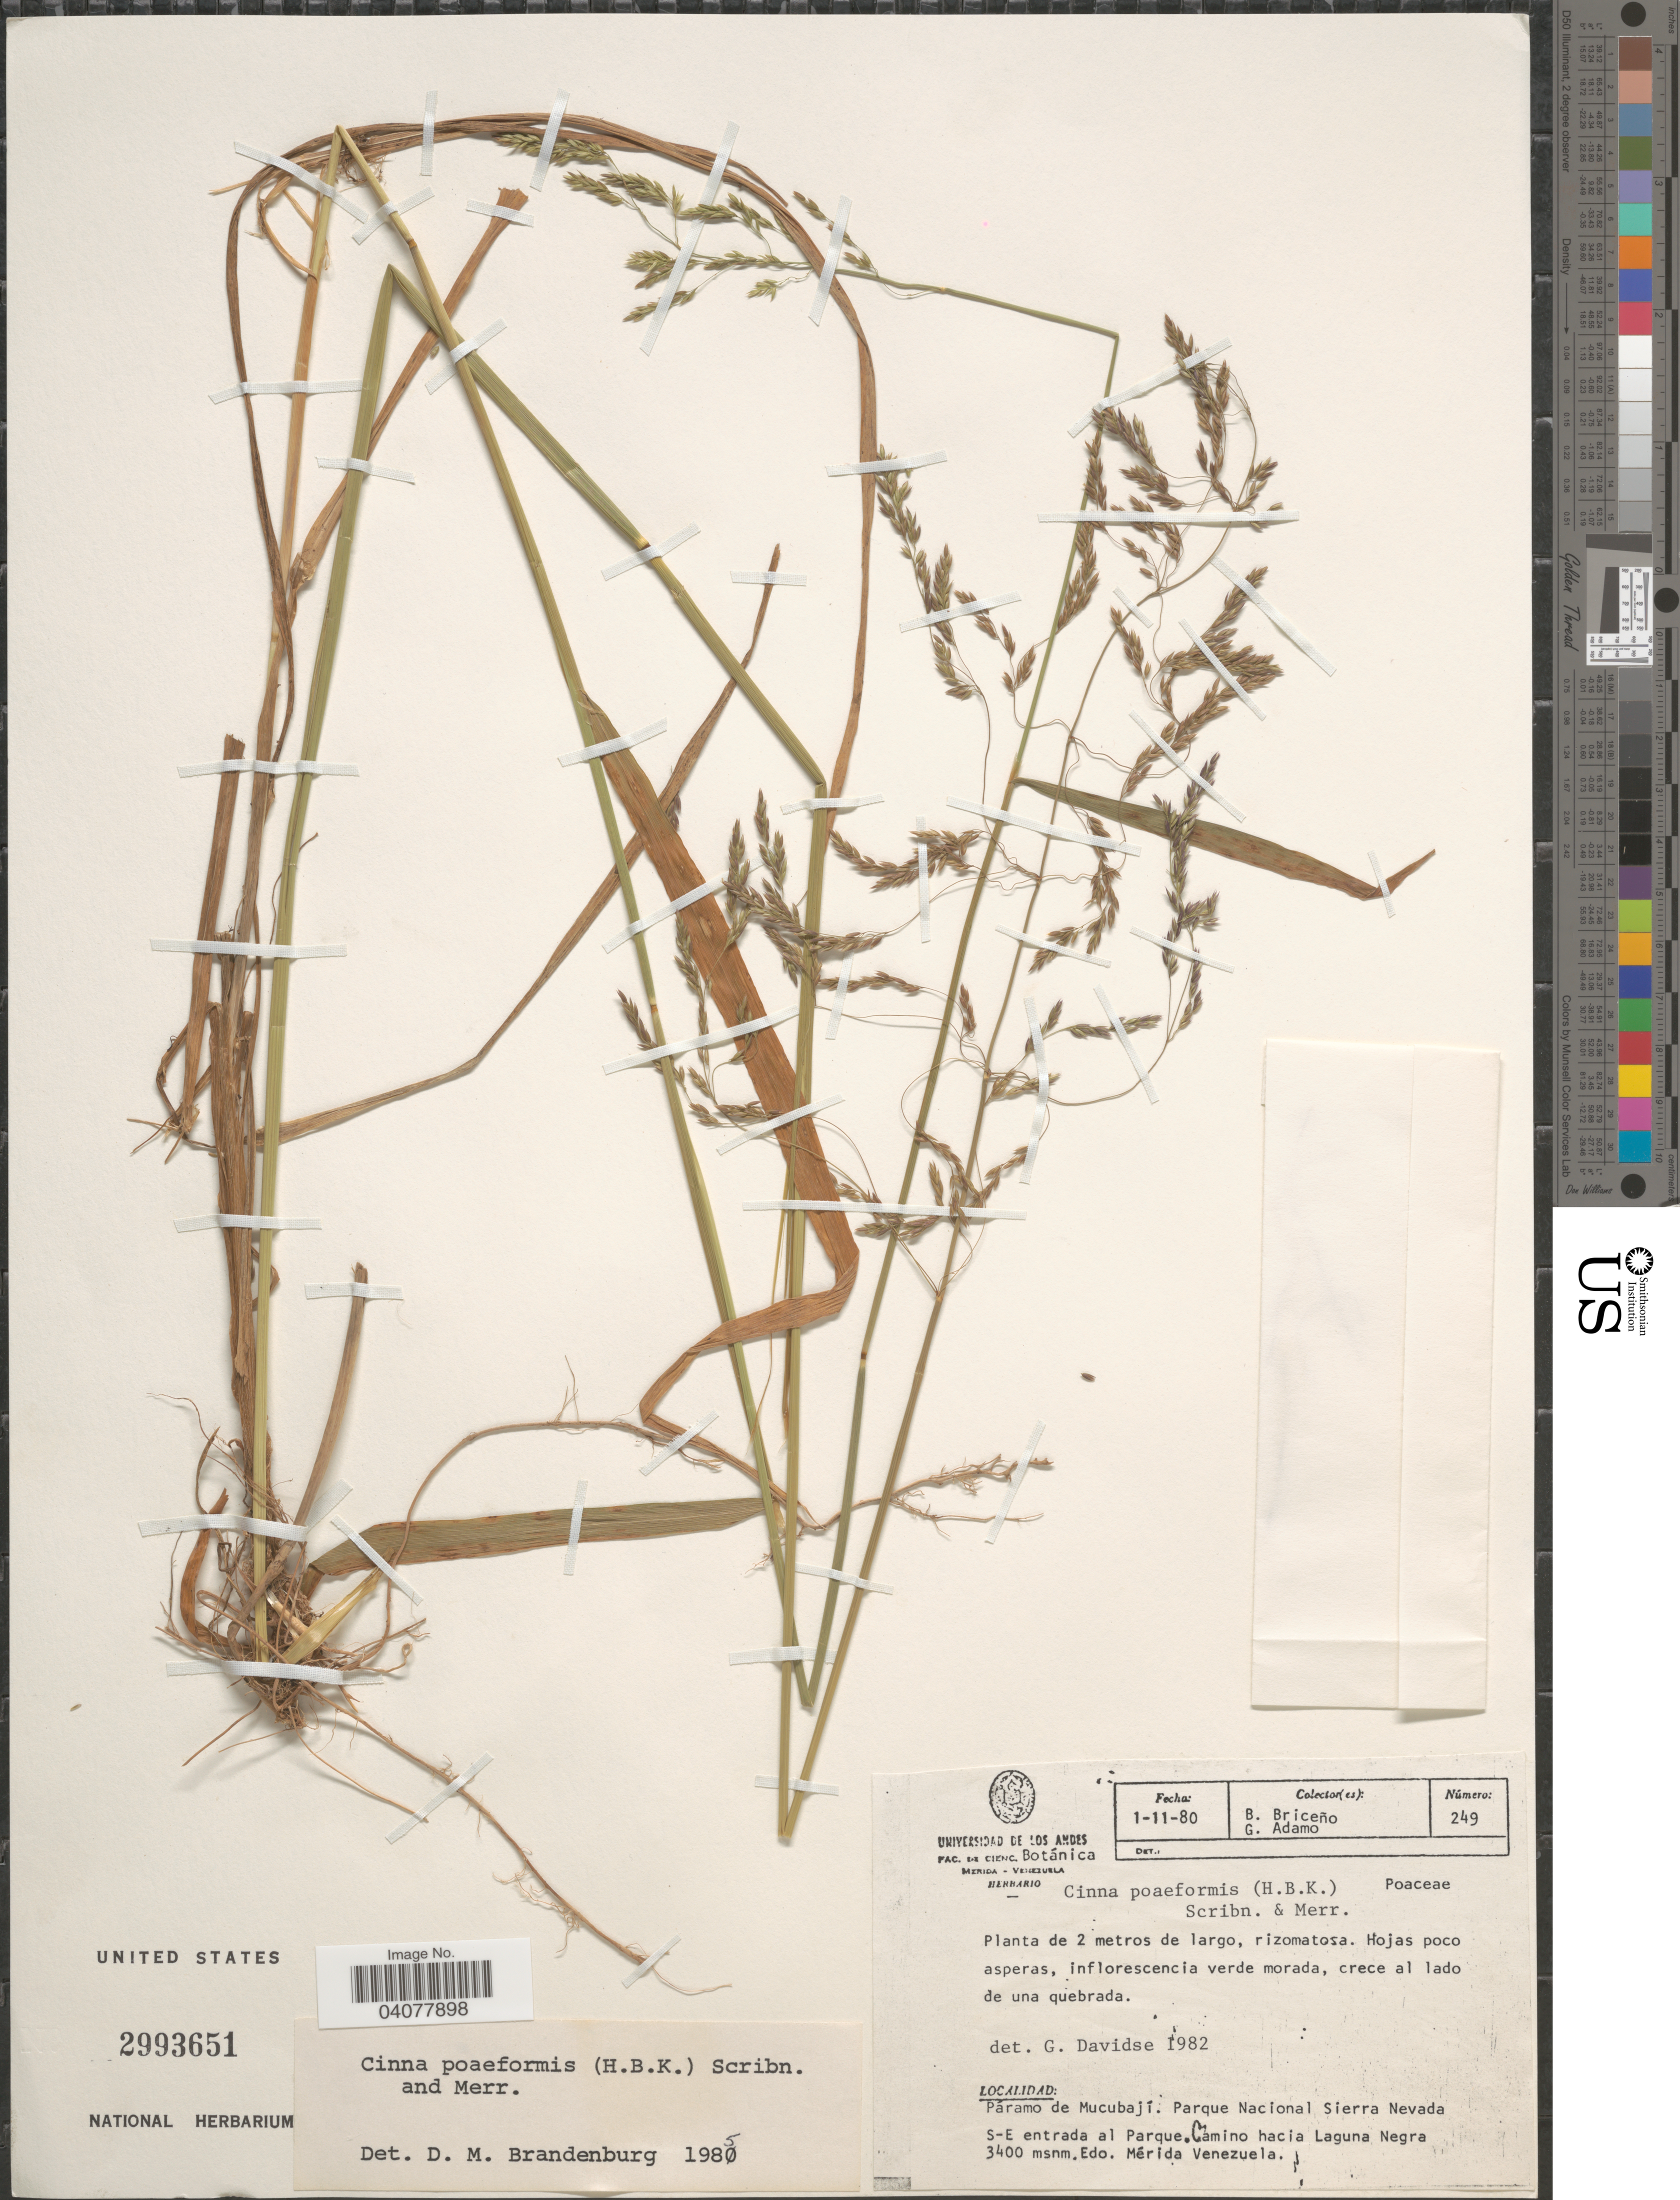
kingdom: Plantae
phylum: Tracheophyta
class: Liliopsida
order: Poales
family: Poaceae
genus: Cinna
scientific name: Cinna poiformis (Kunth) Scribn. & Merr.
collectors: B. Briceño & G. Adamo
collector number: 249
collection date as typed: Transcribed d/m/y: 1/11/80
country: Venezuela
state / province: Merida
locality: Páramo de Mucubají. Parque Nacional Sierra Nevada S-E- entrada al Parque. Camino hacia Laguna Negra.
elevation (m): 3400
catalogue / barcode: US 2993651